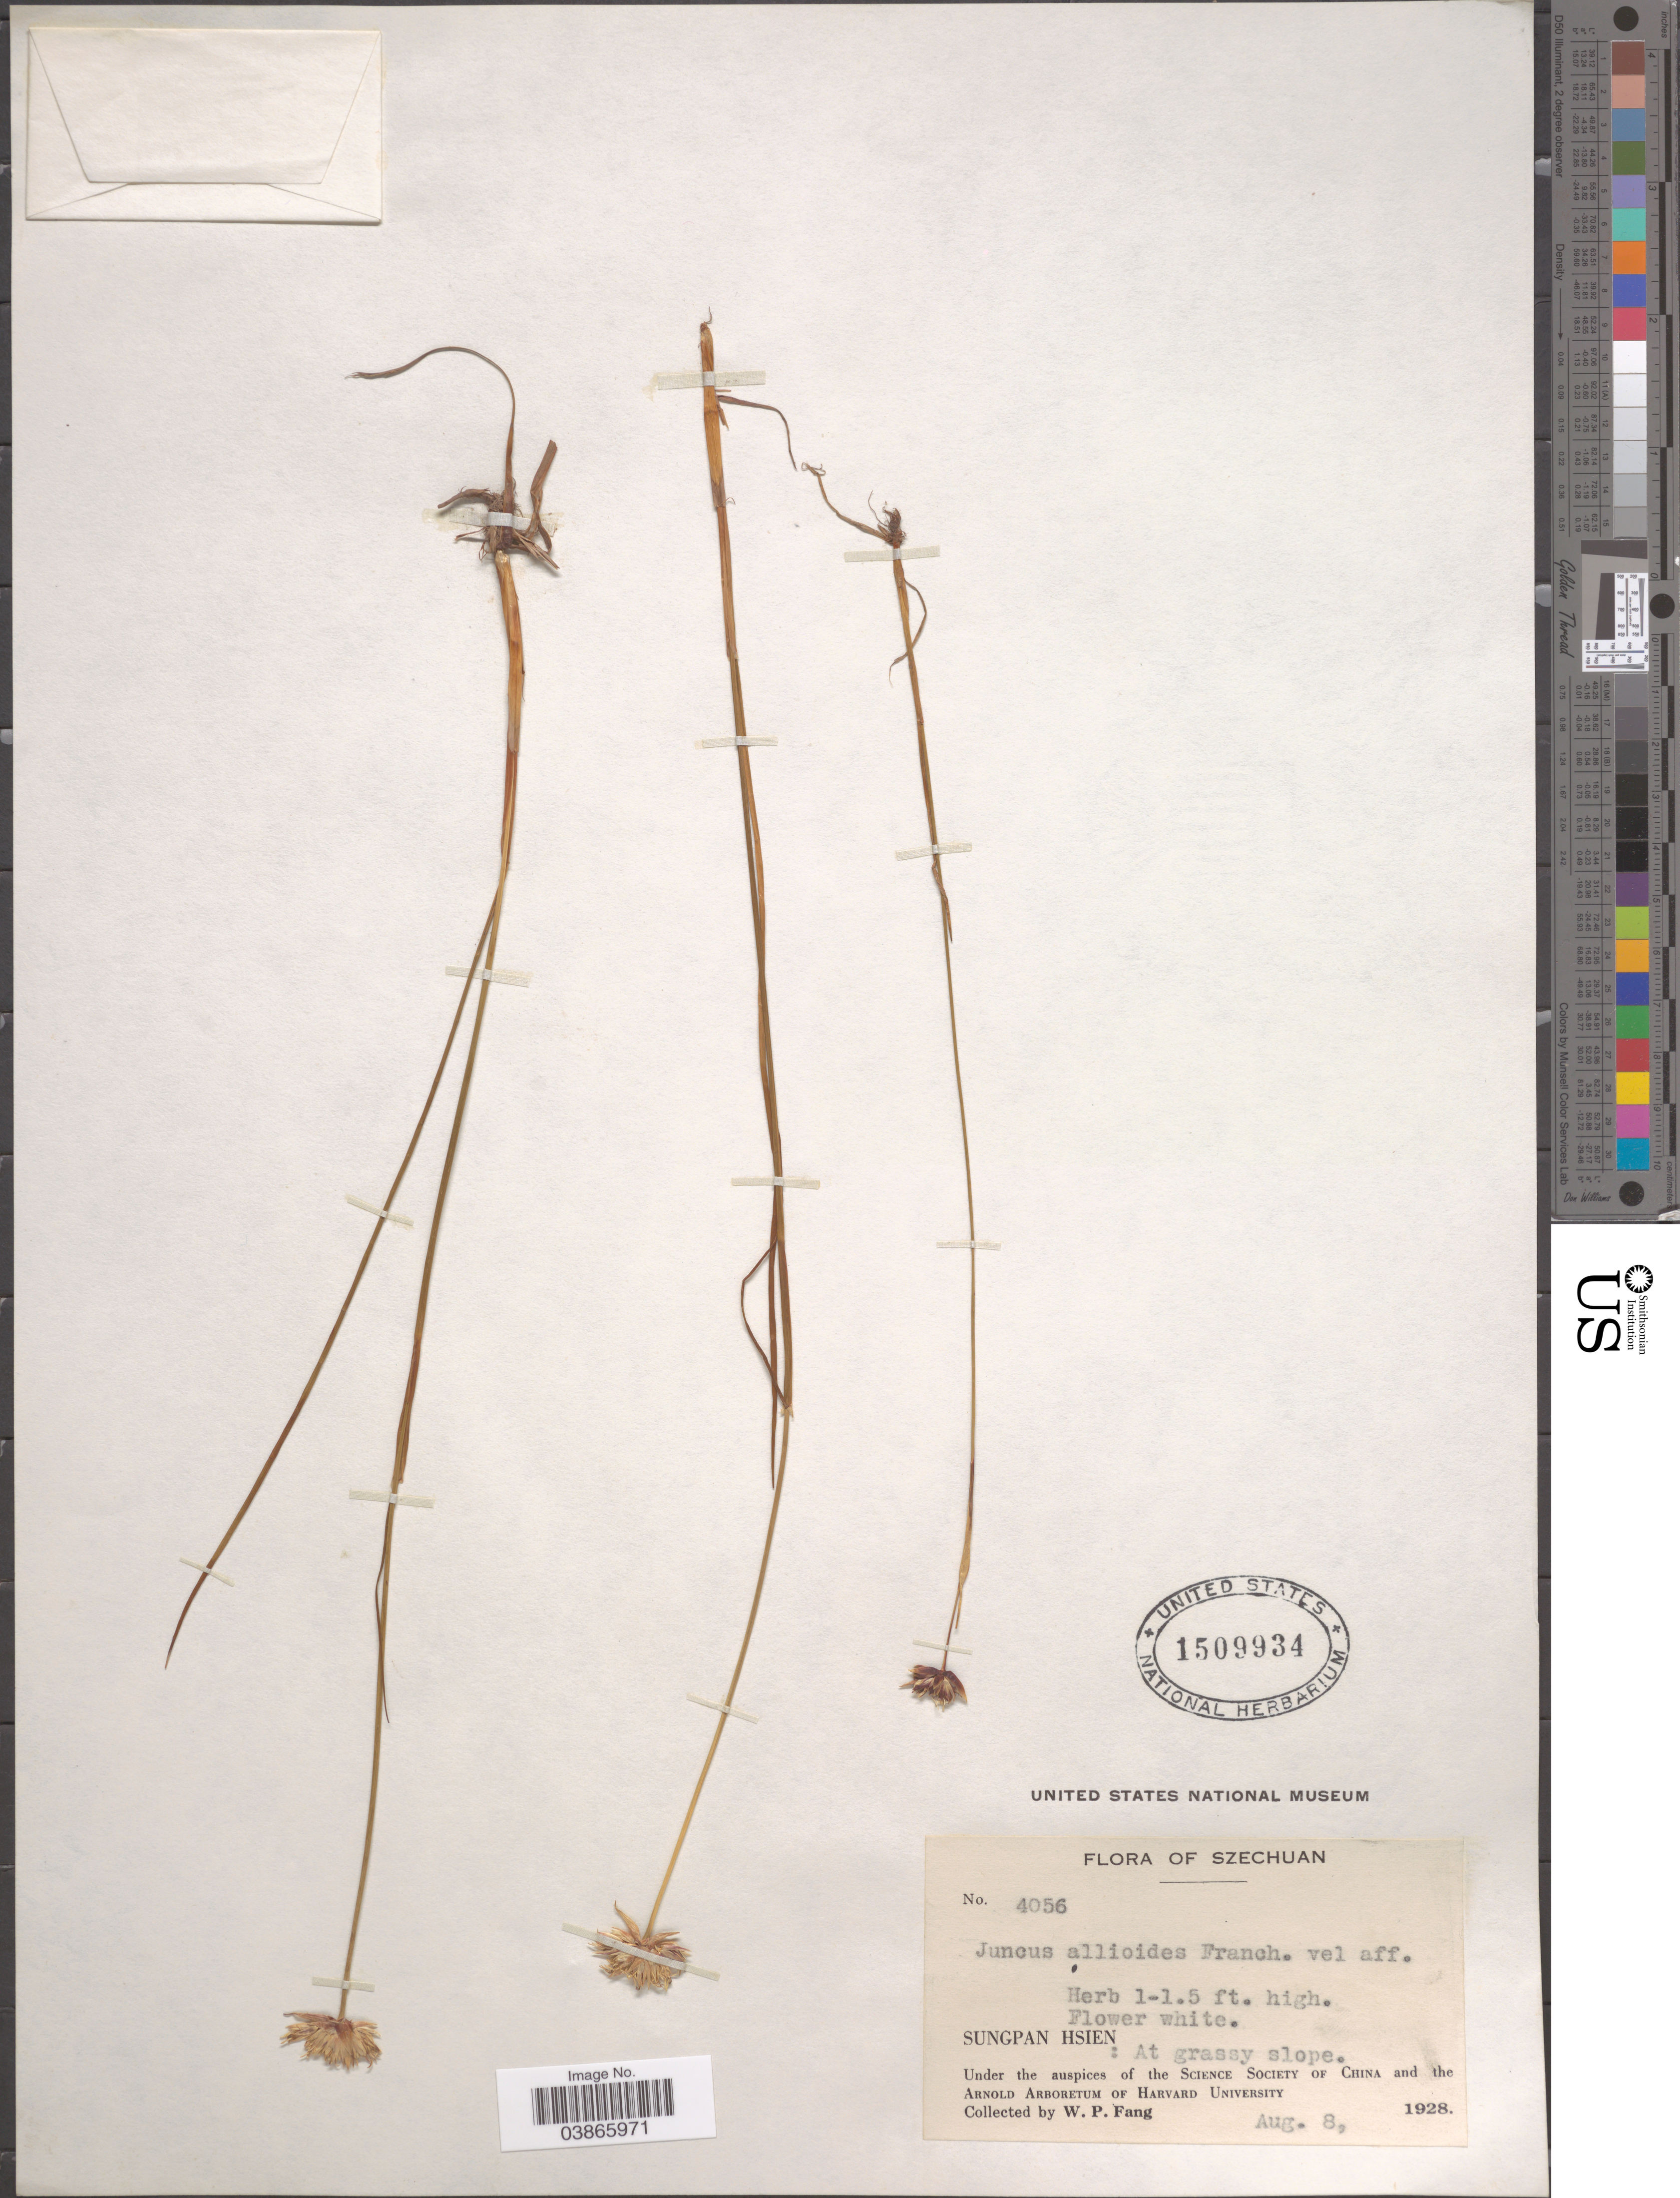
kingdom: Plantae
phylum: Tracheophyta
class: Liliopsida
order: Poales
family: Juncaceae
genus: Juncus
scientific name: Juncus allioides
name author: Franch.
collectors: W. P. Fang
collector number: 4056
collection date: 1928-08-08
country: China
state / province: Sichuan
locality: Szechuan. Sungpan Hsien: At grassy slope.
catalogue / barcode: US 1509934